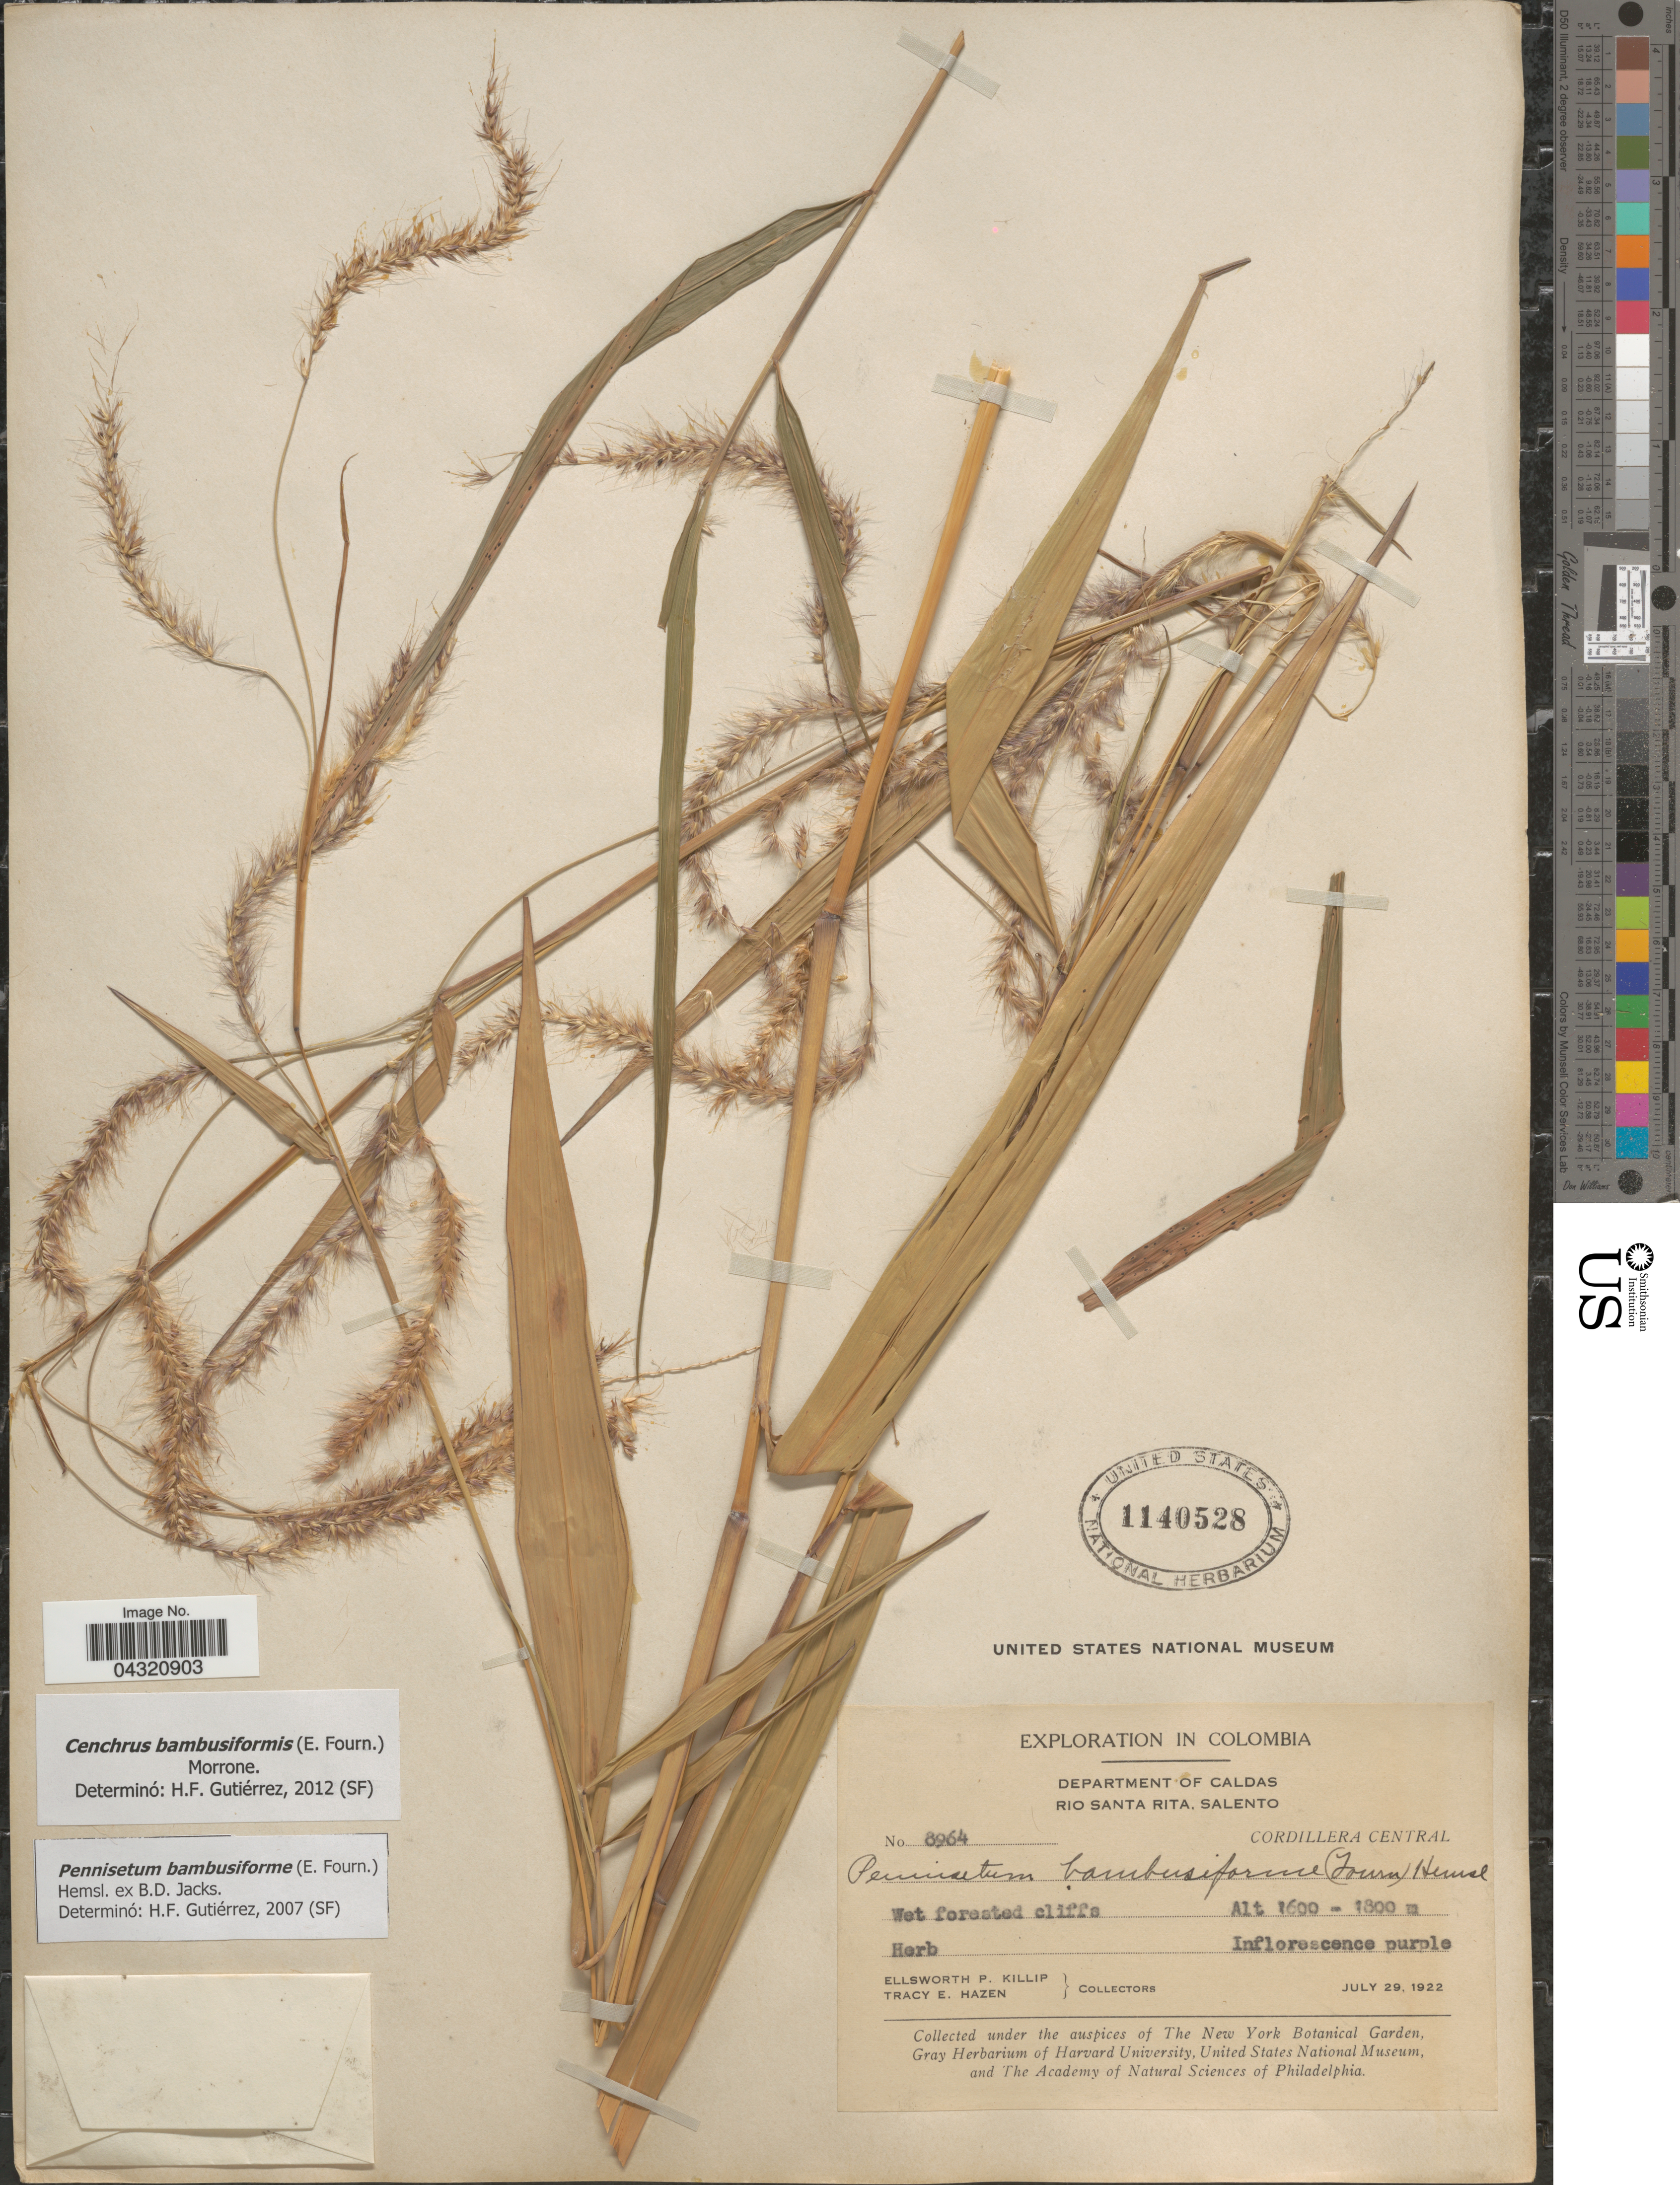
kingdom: Plantae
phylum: Tracheophyta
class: Liliopsida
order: Poales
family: Poaceae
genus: Cenchrus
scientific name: Cenchrus brownii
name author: Roem. & Schult.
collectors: E. P. Killip & T. E. Hazen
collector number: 8964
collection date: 1922-07-29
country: Colombia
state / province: Caldas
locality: Exploration in Colombia. Department of Caldas. Rio Santa Rita, Salento. Cordillera Central.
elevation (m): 1600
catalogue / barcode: US 1140528